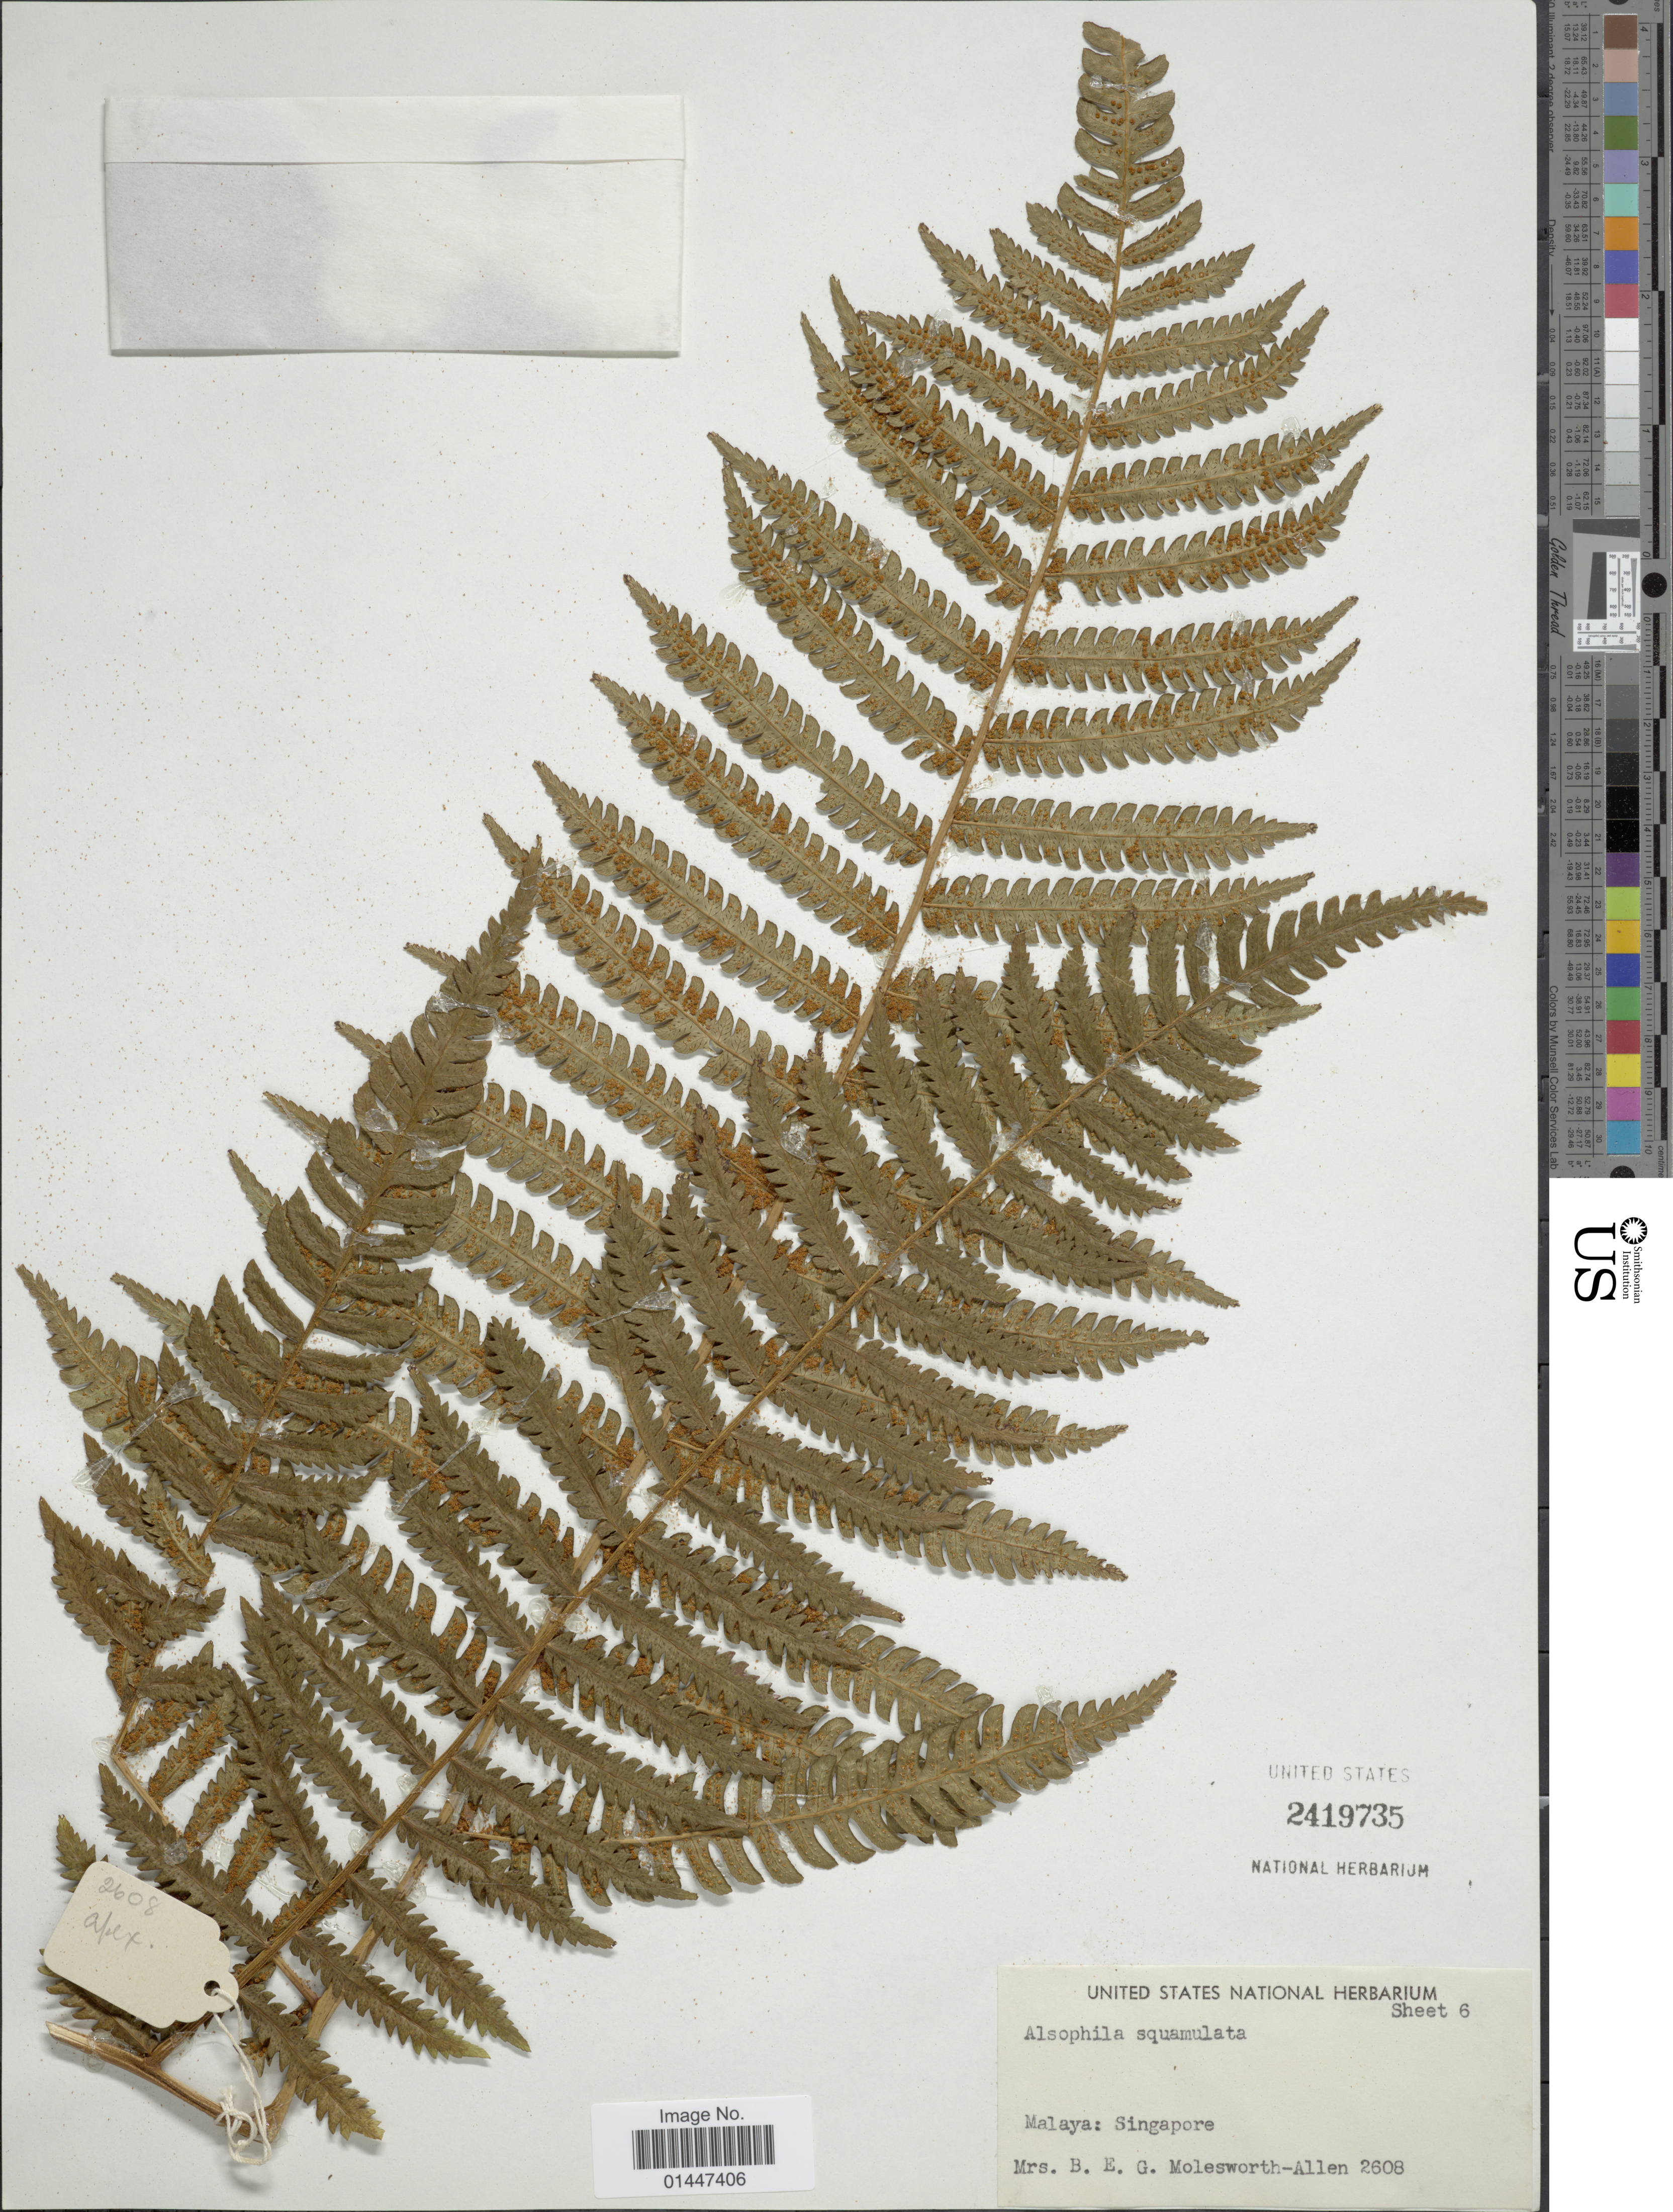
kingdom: Plantae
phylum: Tracheophyta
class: Polypodiopsida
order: Cyatheales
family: Cyatheaceae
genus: Sphaeropteris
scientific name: Sphaeropteris squamulata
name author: (Blume) R.M. Tryon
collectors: Mrs. B. E. G. Molesworth-Allen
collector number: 2608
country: Malaysia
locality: Malaya: Singapore.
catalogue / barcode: US 2419735